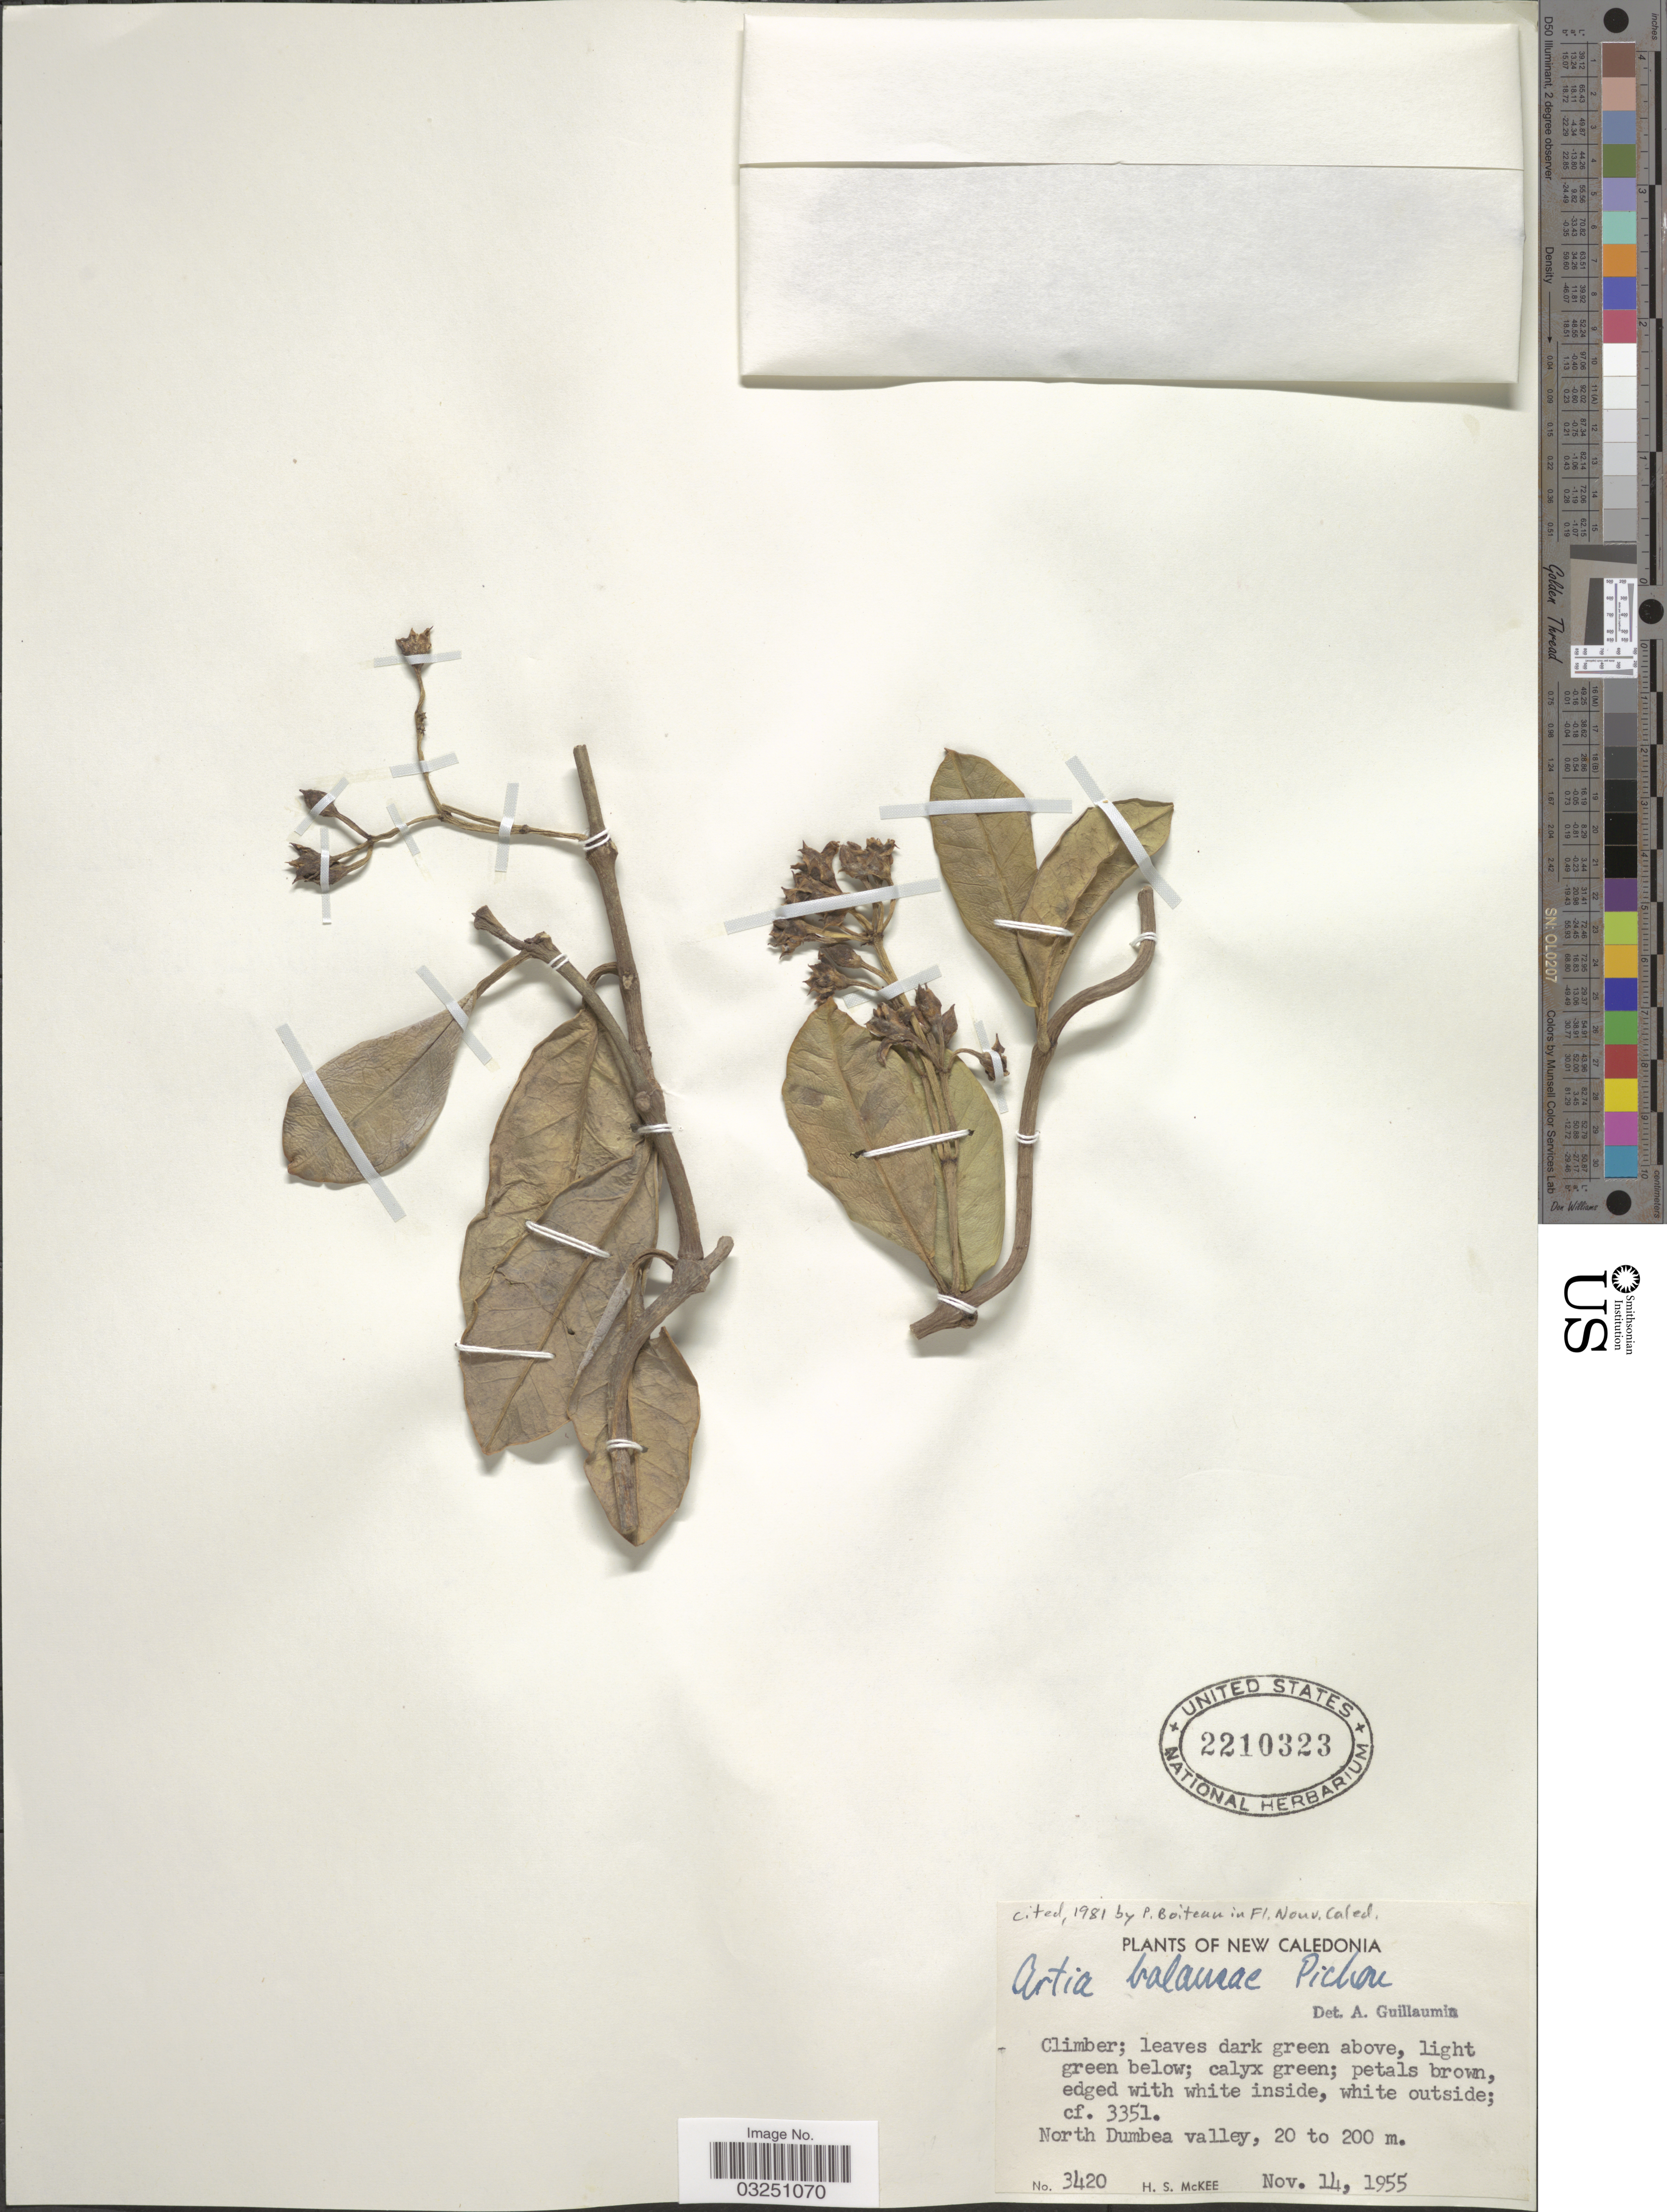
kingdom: Plantae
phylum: Tracheophyta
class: Magnoliopsida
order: Gentianales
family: Apocynaceae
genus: Artia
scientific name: Artia balansae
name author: (Baill.) Pichon ex Guillaumin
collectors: H. S. McKee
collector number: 3420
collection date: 1955-11-14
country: New Caledonia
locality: North Dumbea valley.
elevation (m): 20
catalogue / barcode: US 2210323